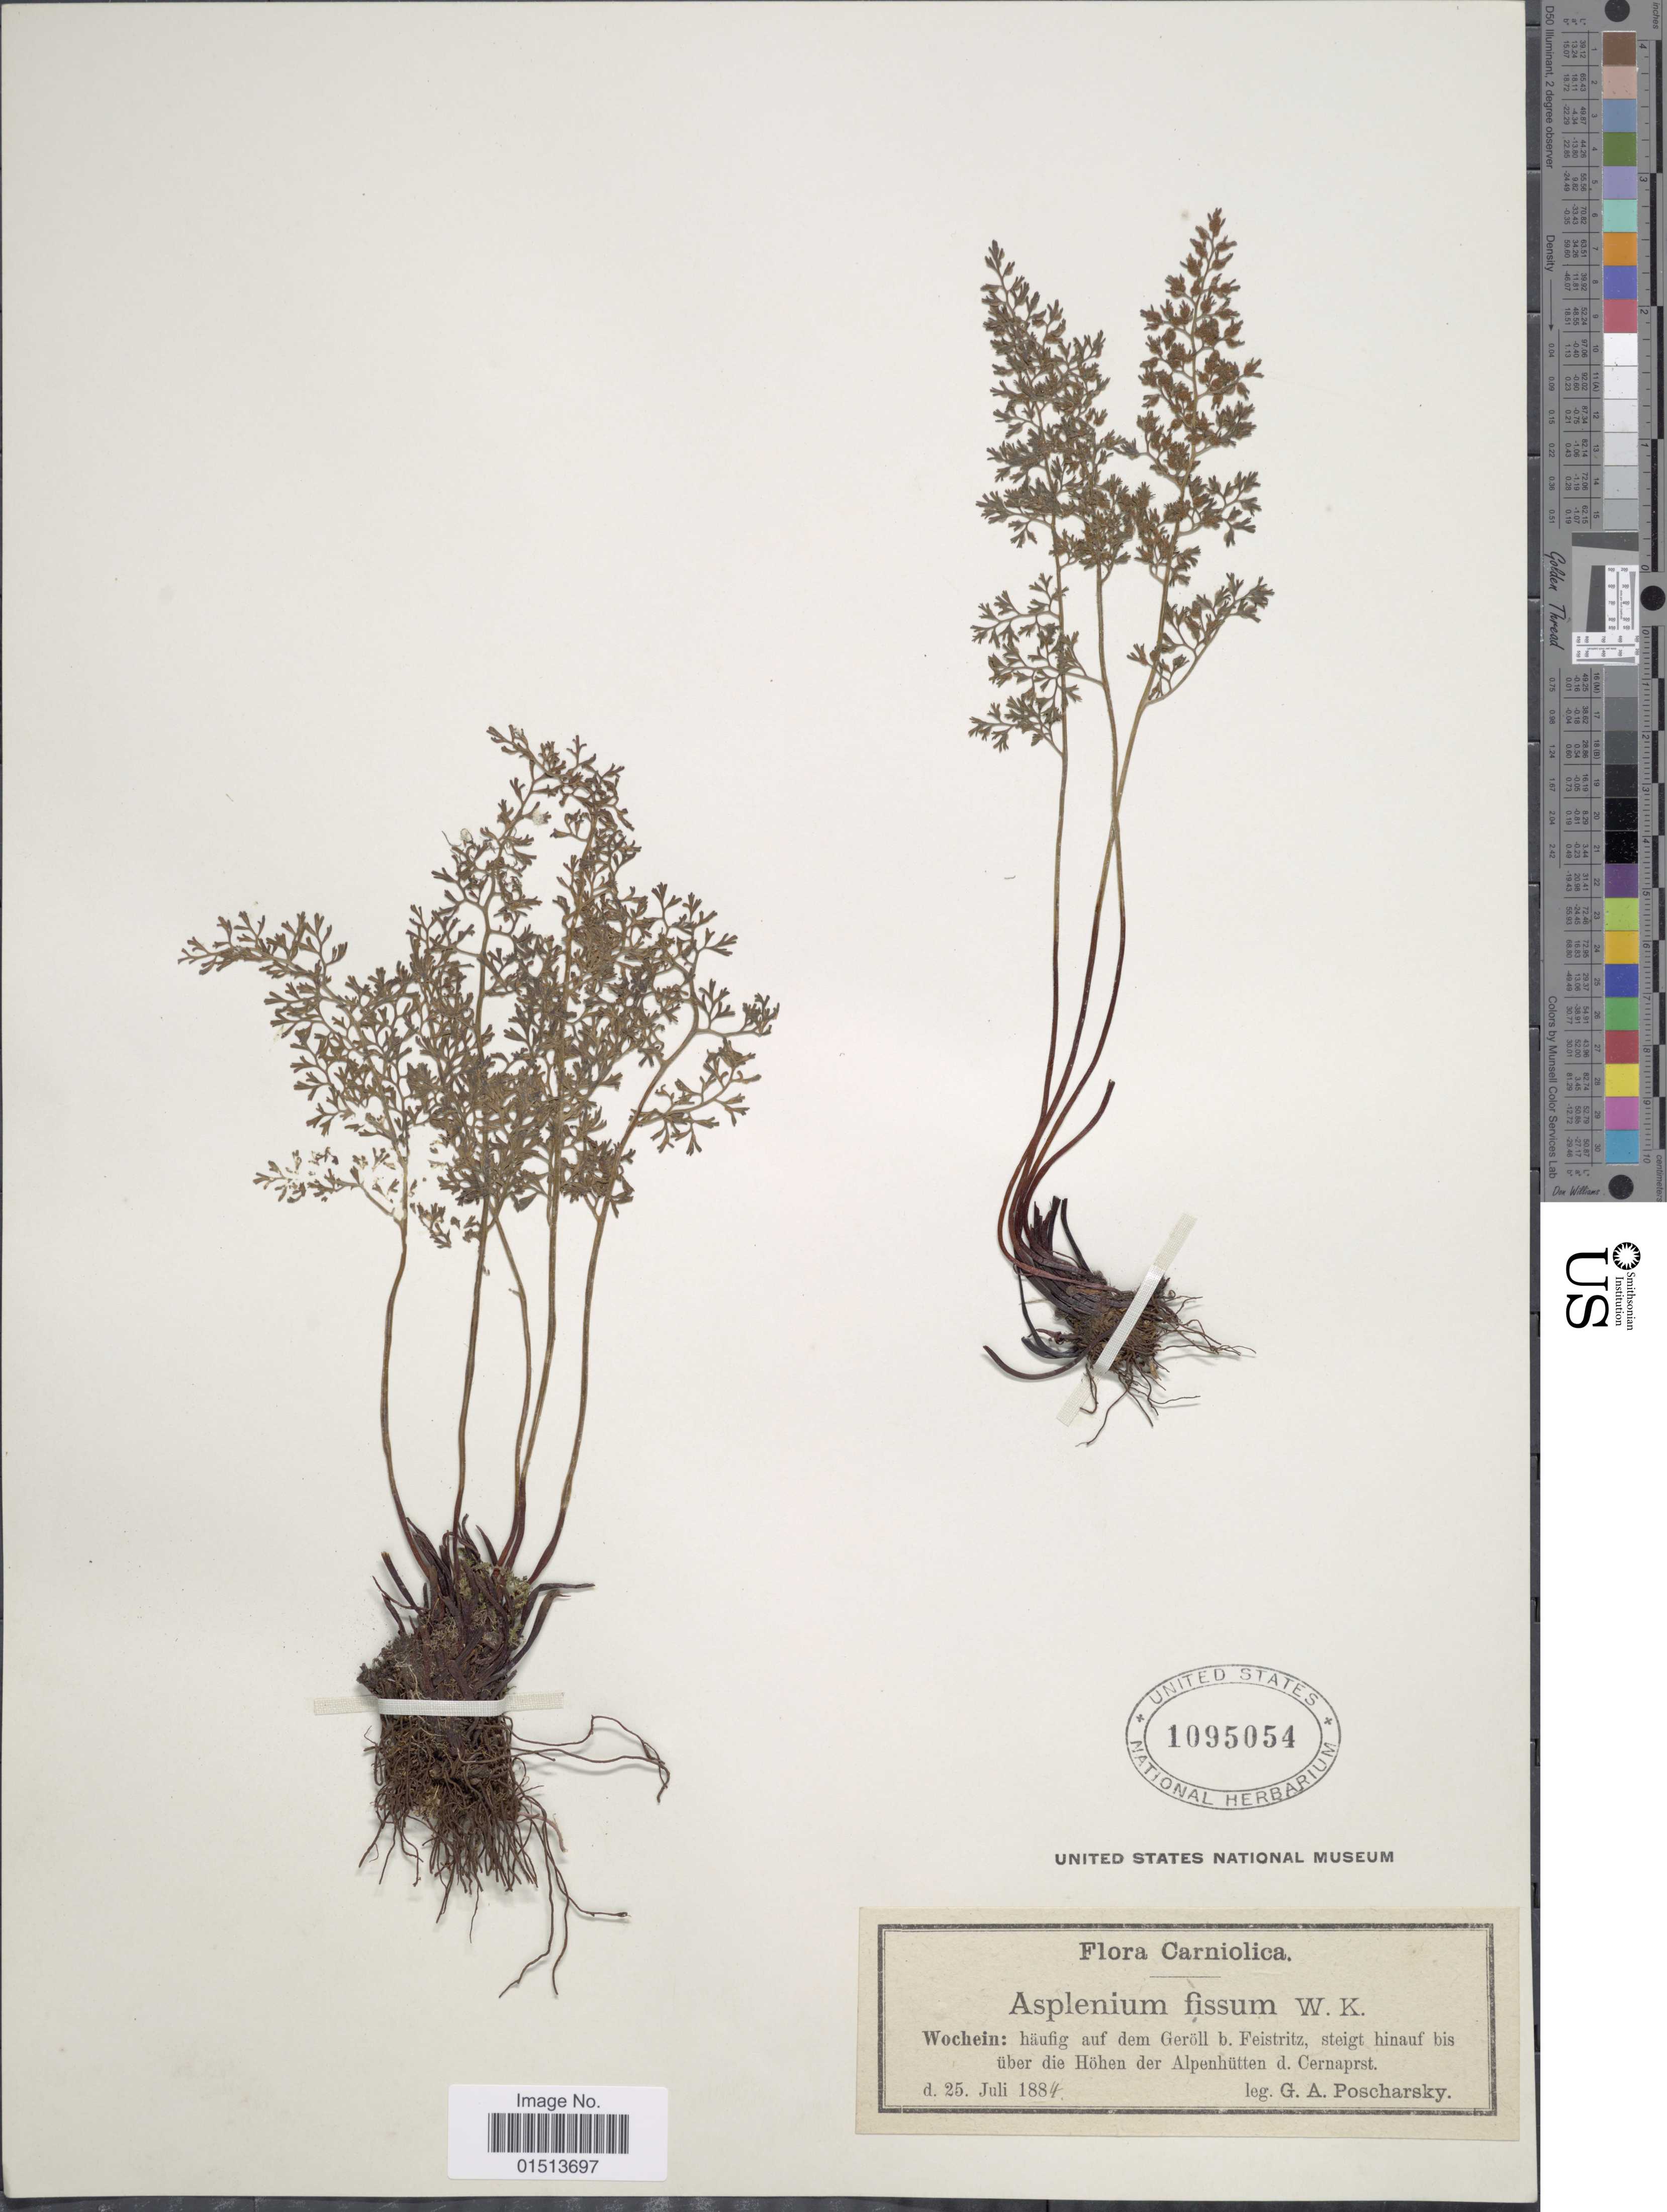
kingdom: Plantae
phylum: Tracheophyta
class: Polypodiopsida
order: Polypodiales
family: Aspleniaceae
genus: Asplenium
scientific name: Asplenium fissum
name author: Willd.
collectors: G. Poscharsky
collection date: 1884-07-25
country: Germany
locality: Carniolica, Wochein: häuftig auf dem Geröll b. Feistritz, steigt hinauf bis über die Höhen der Alpenhütten d. Cernaprst.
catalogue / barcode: US 1095054